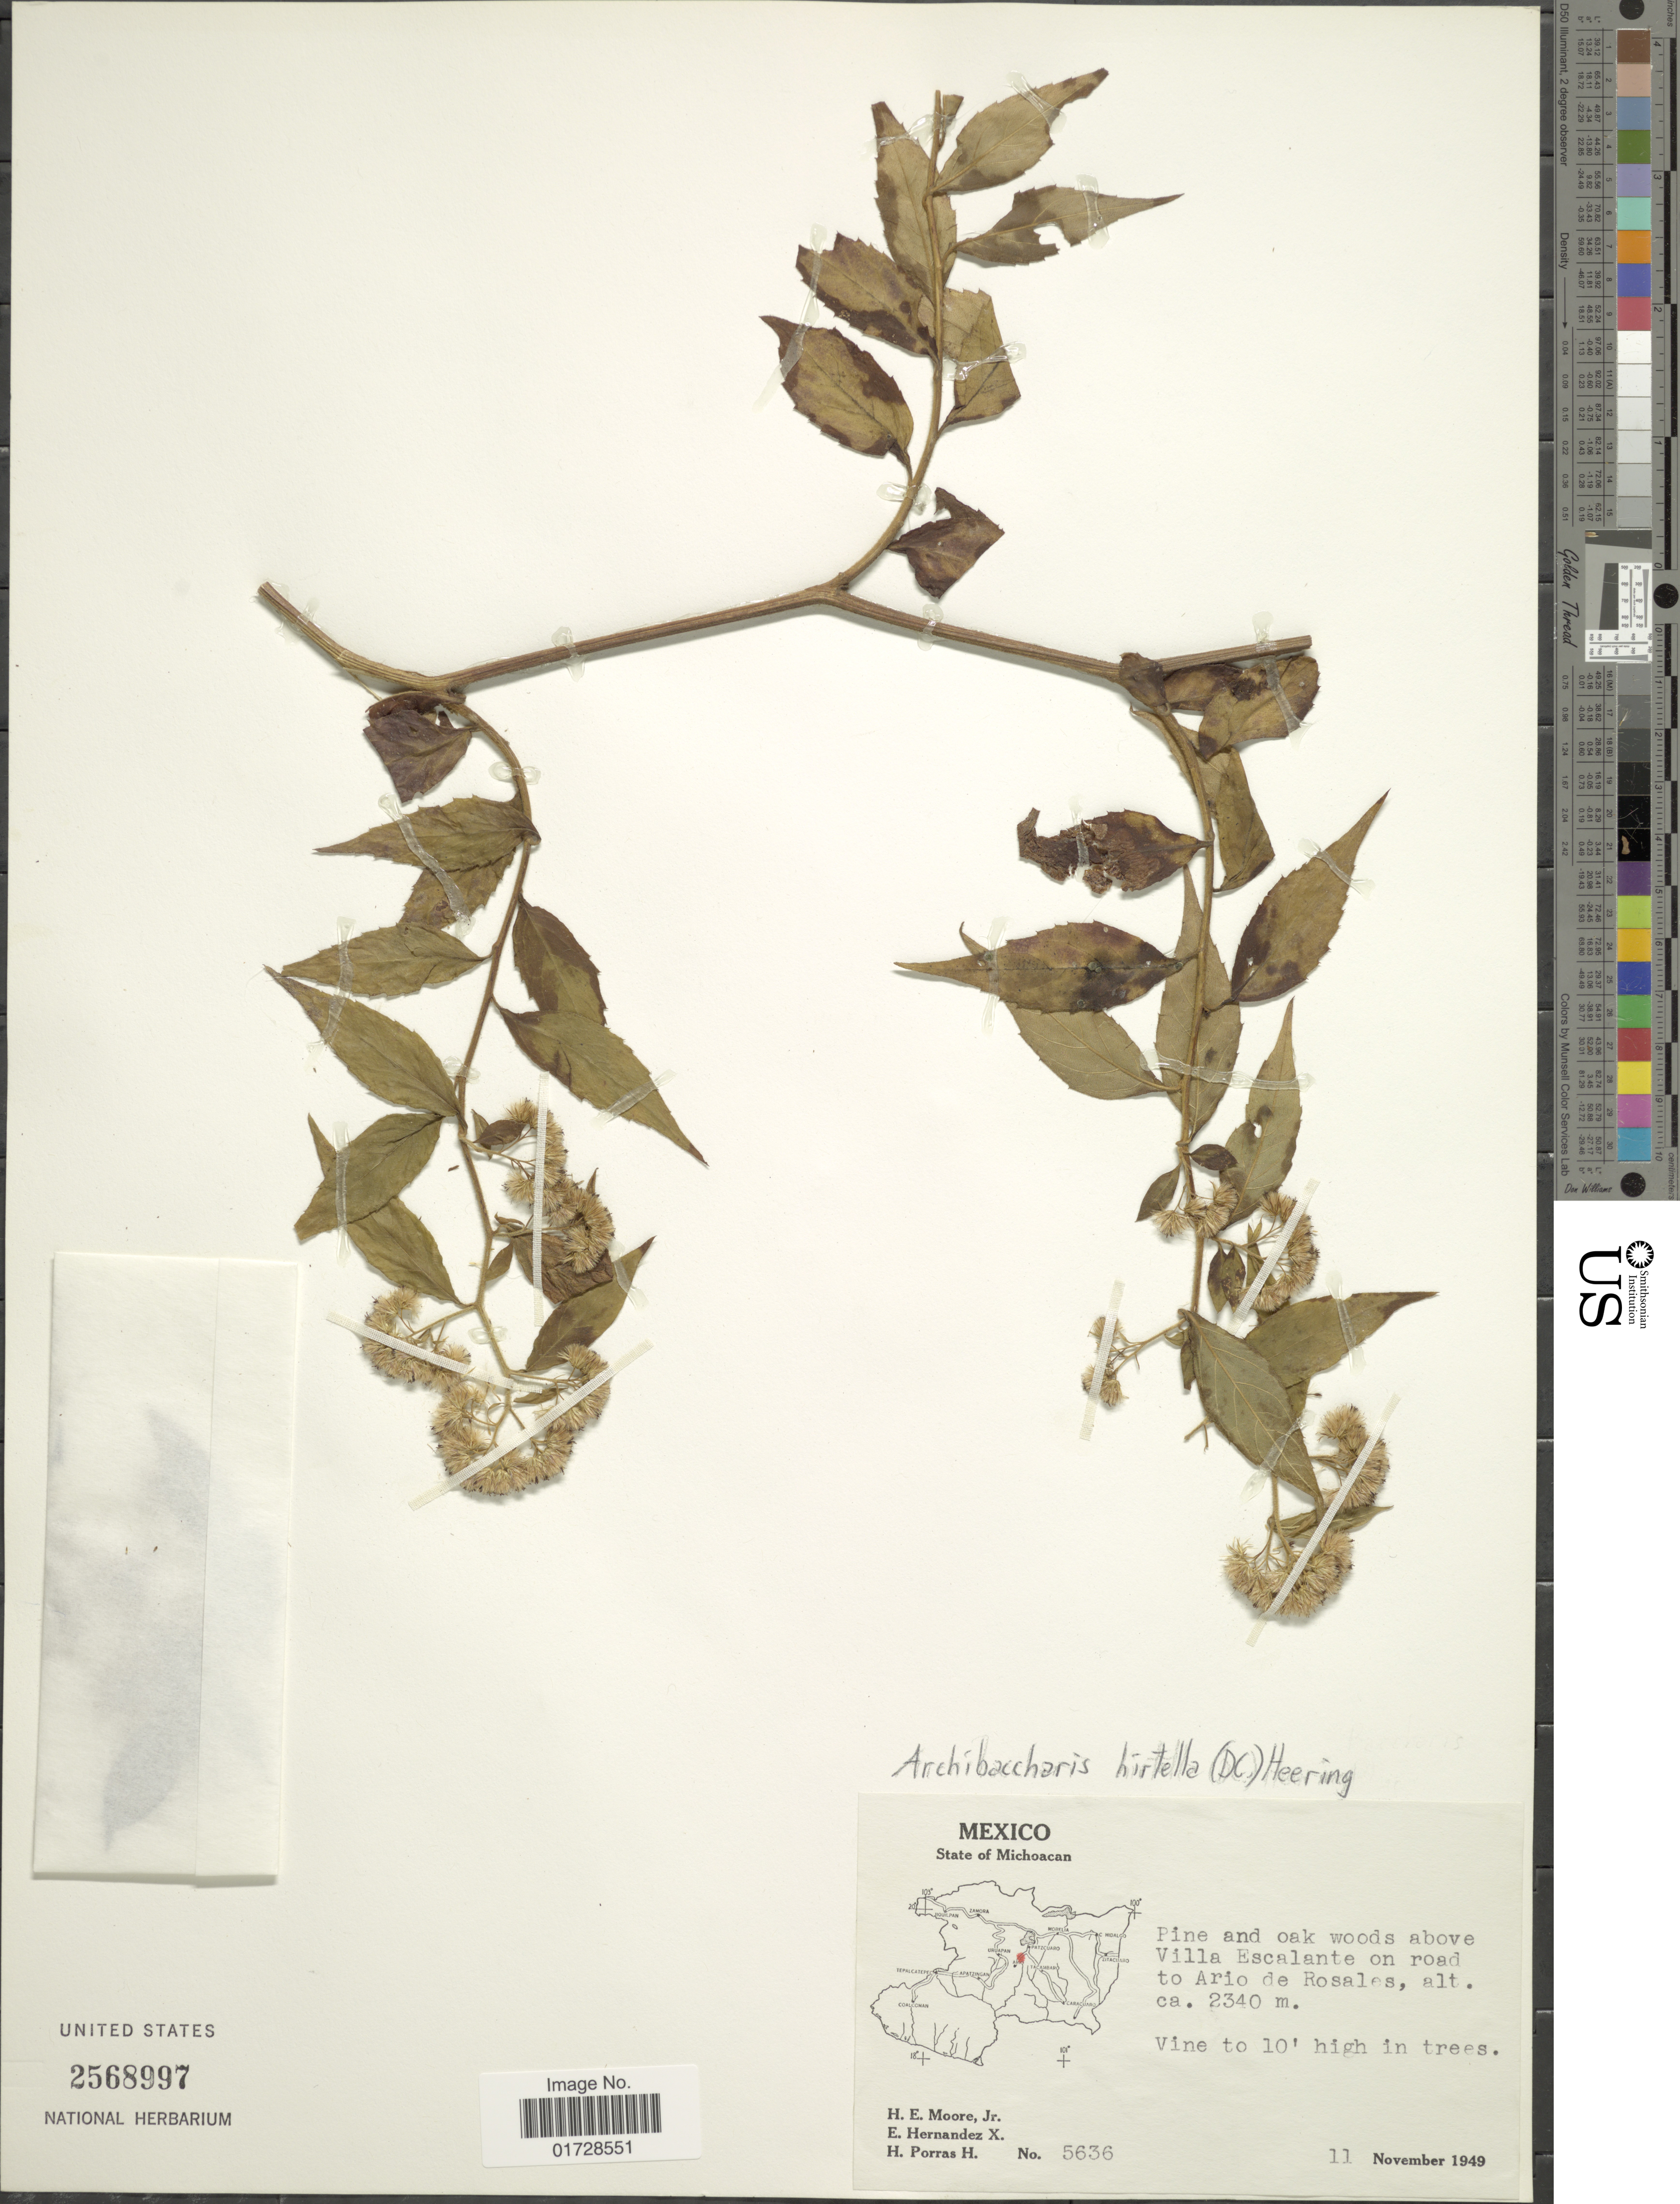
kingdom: Plantae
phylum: Tracheophyta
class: Magnoliopsida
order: Asterales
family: Asteraceae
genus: Archibaccharis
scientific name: Archibaccharis hirtella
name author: (DC.) Heering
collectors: H. Moore, E. Hernandez X. & H. Porras-H.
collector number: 5636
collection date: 1949-11-11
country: Mexico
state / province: Michoacán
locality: Above Villa Escalante on road to Ario de Rosales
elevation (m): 2340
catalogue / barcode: US 2568997